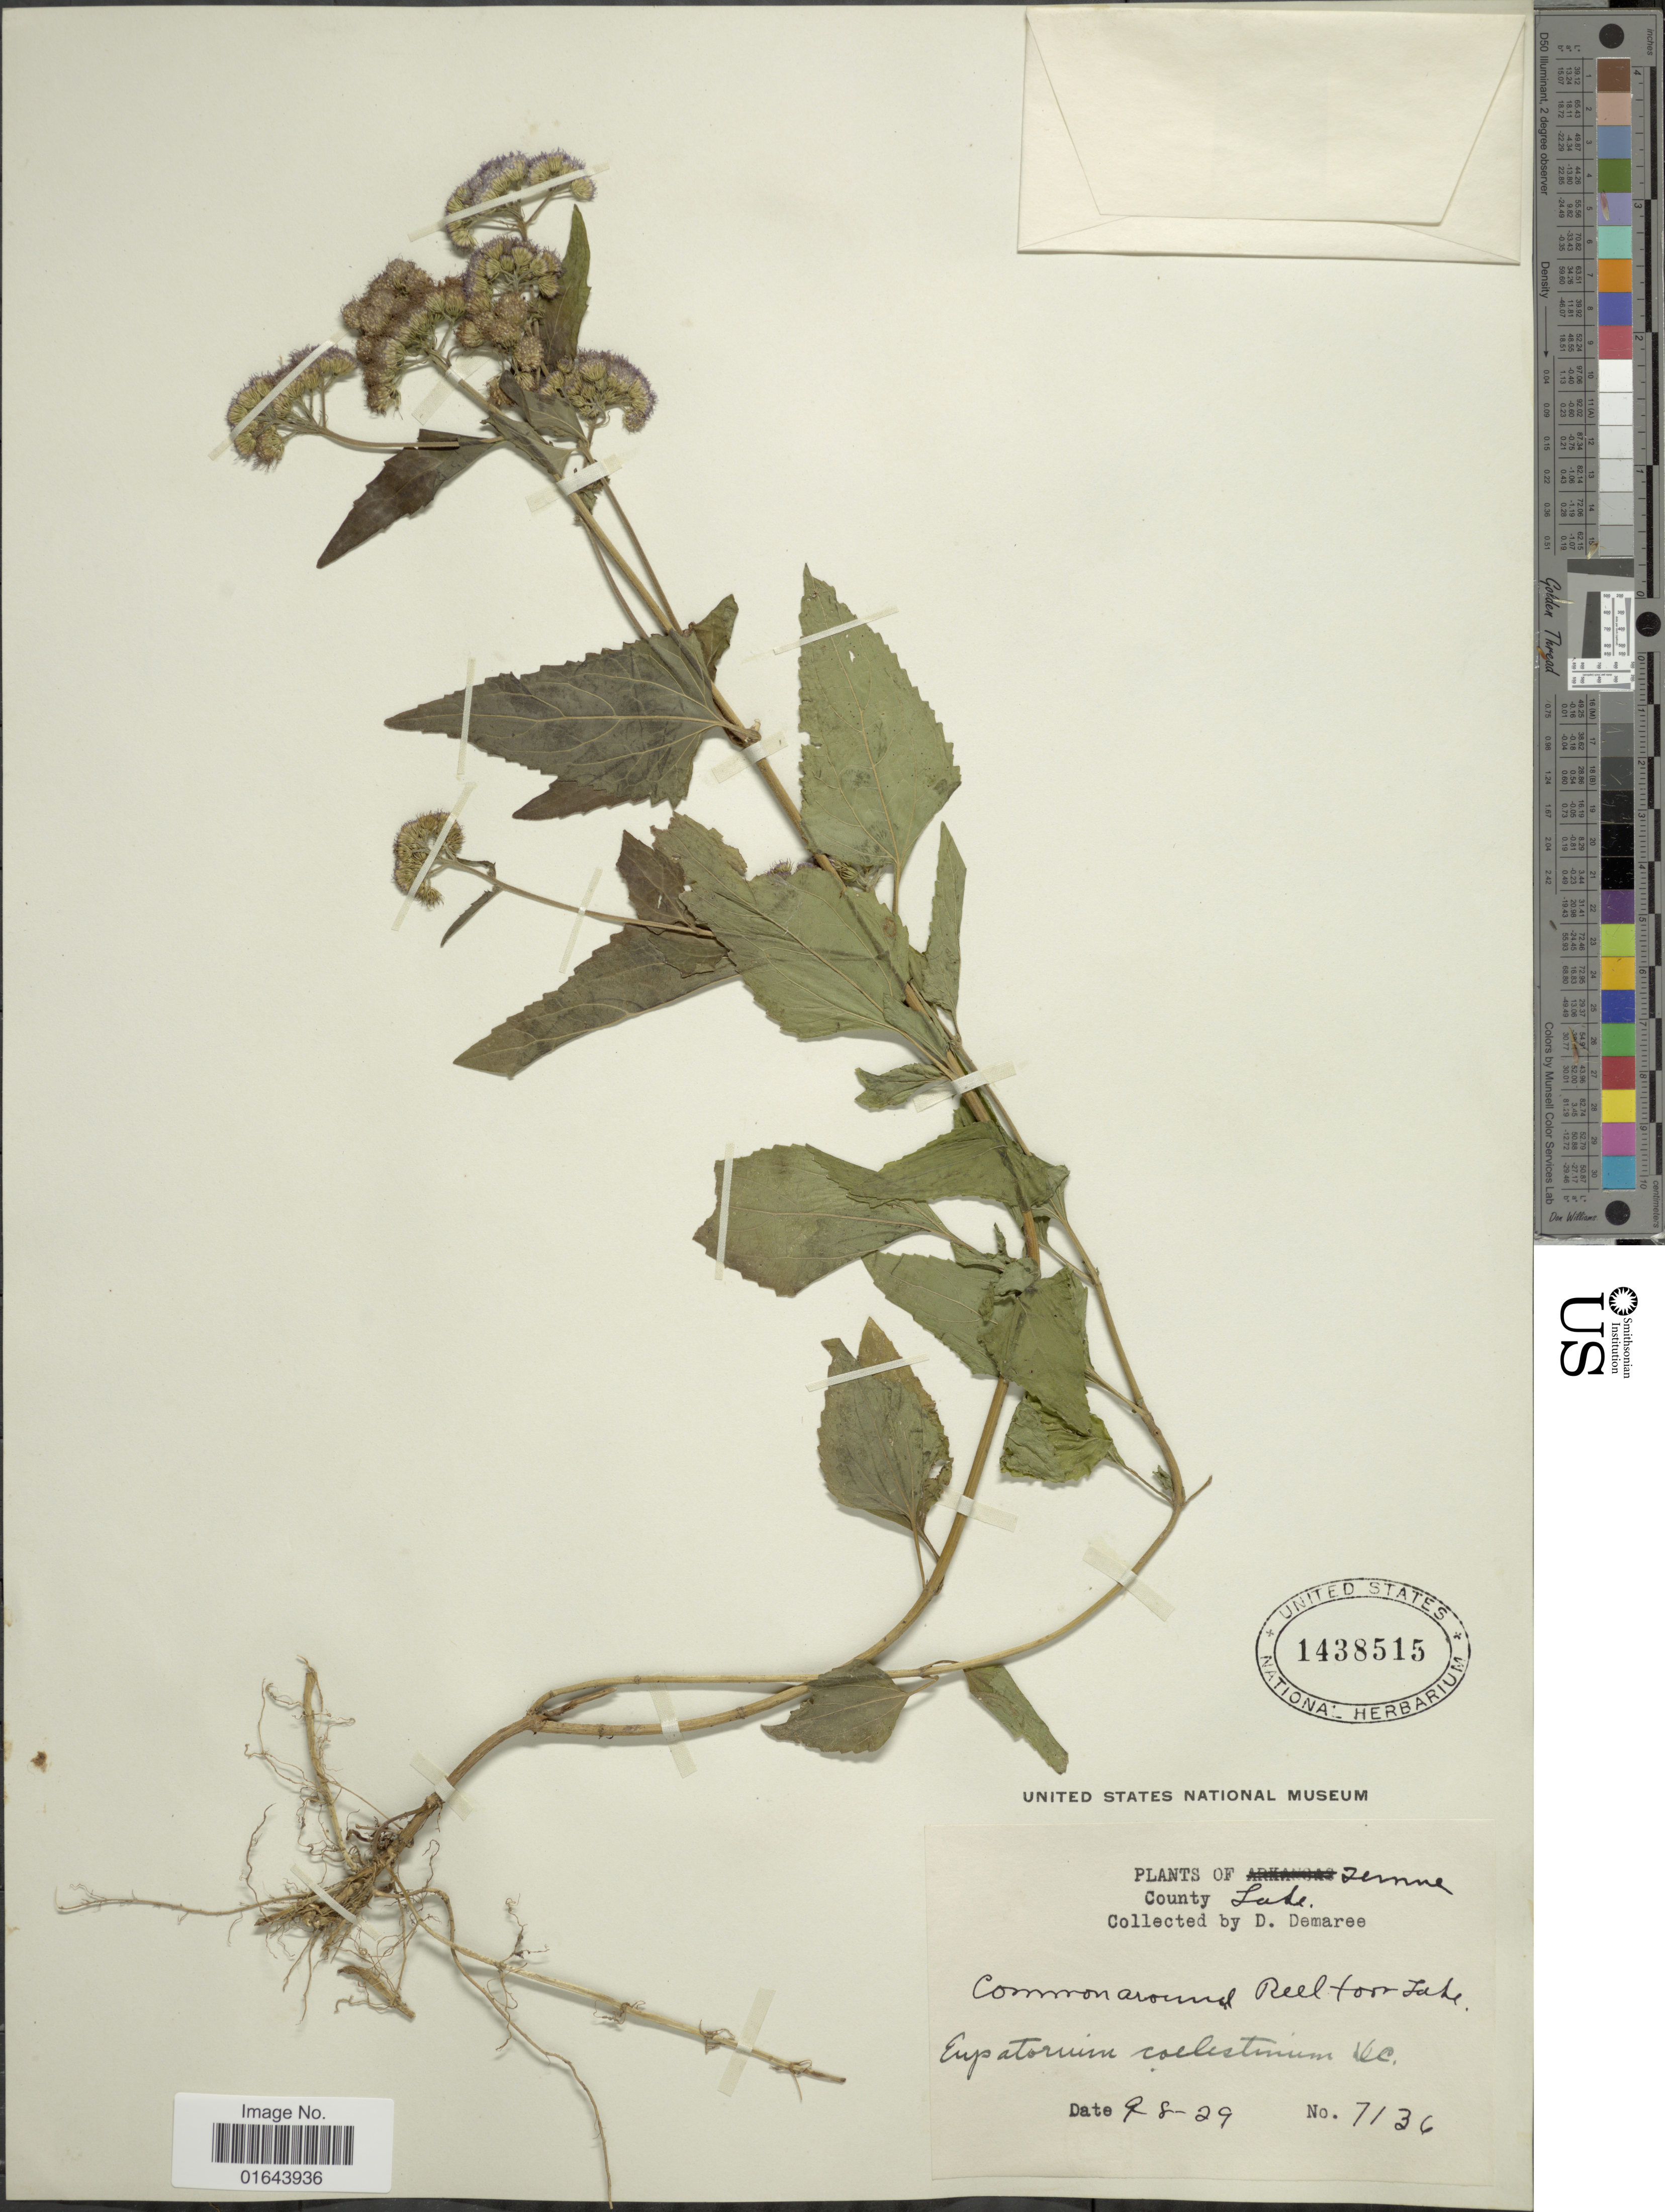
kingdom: Plantae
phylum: Tracheophyta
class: Magnoliopsida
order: Asterales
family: Asteraceae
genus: Conoclinium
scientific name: Conoclinium coelestinum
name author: (L.) DC.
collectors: D. Demaree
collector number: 7136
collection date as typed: Transcribed d/m/y: 8/9/29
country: United States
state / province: Tennessee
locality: County Lake.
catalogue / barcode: US 1438515